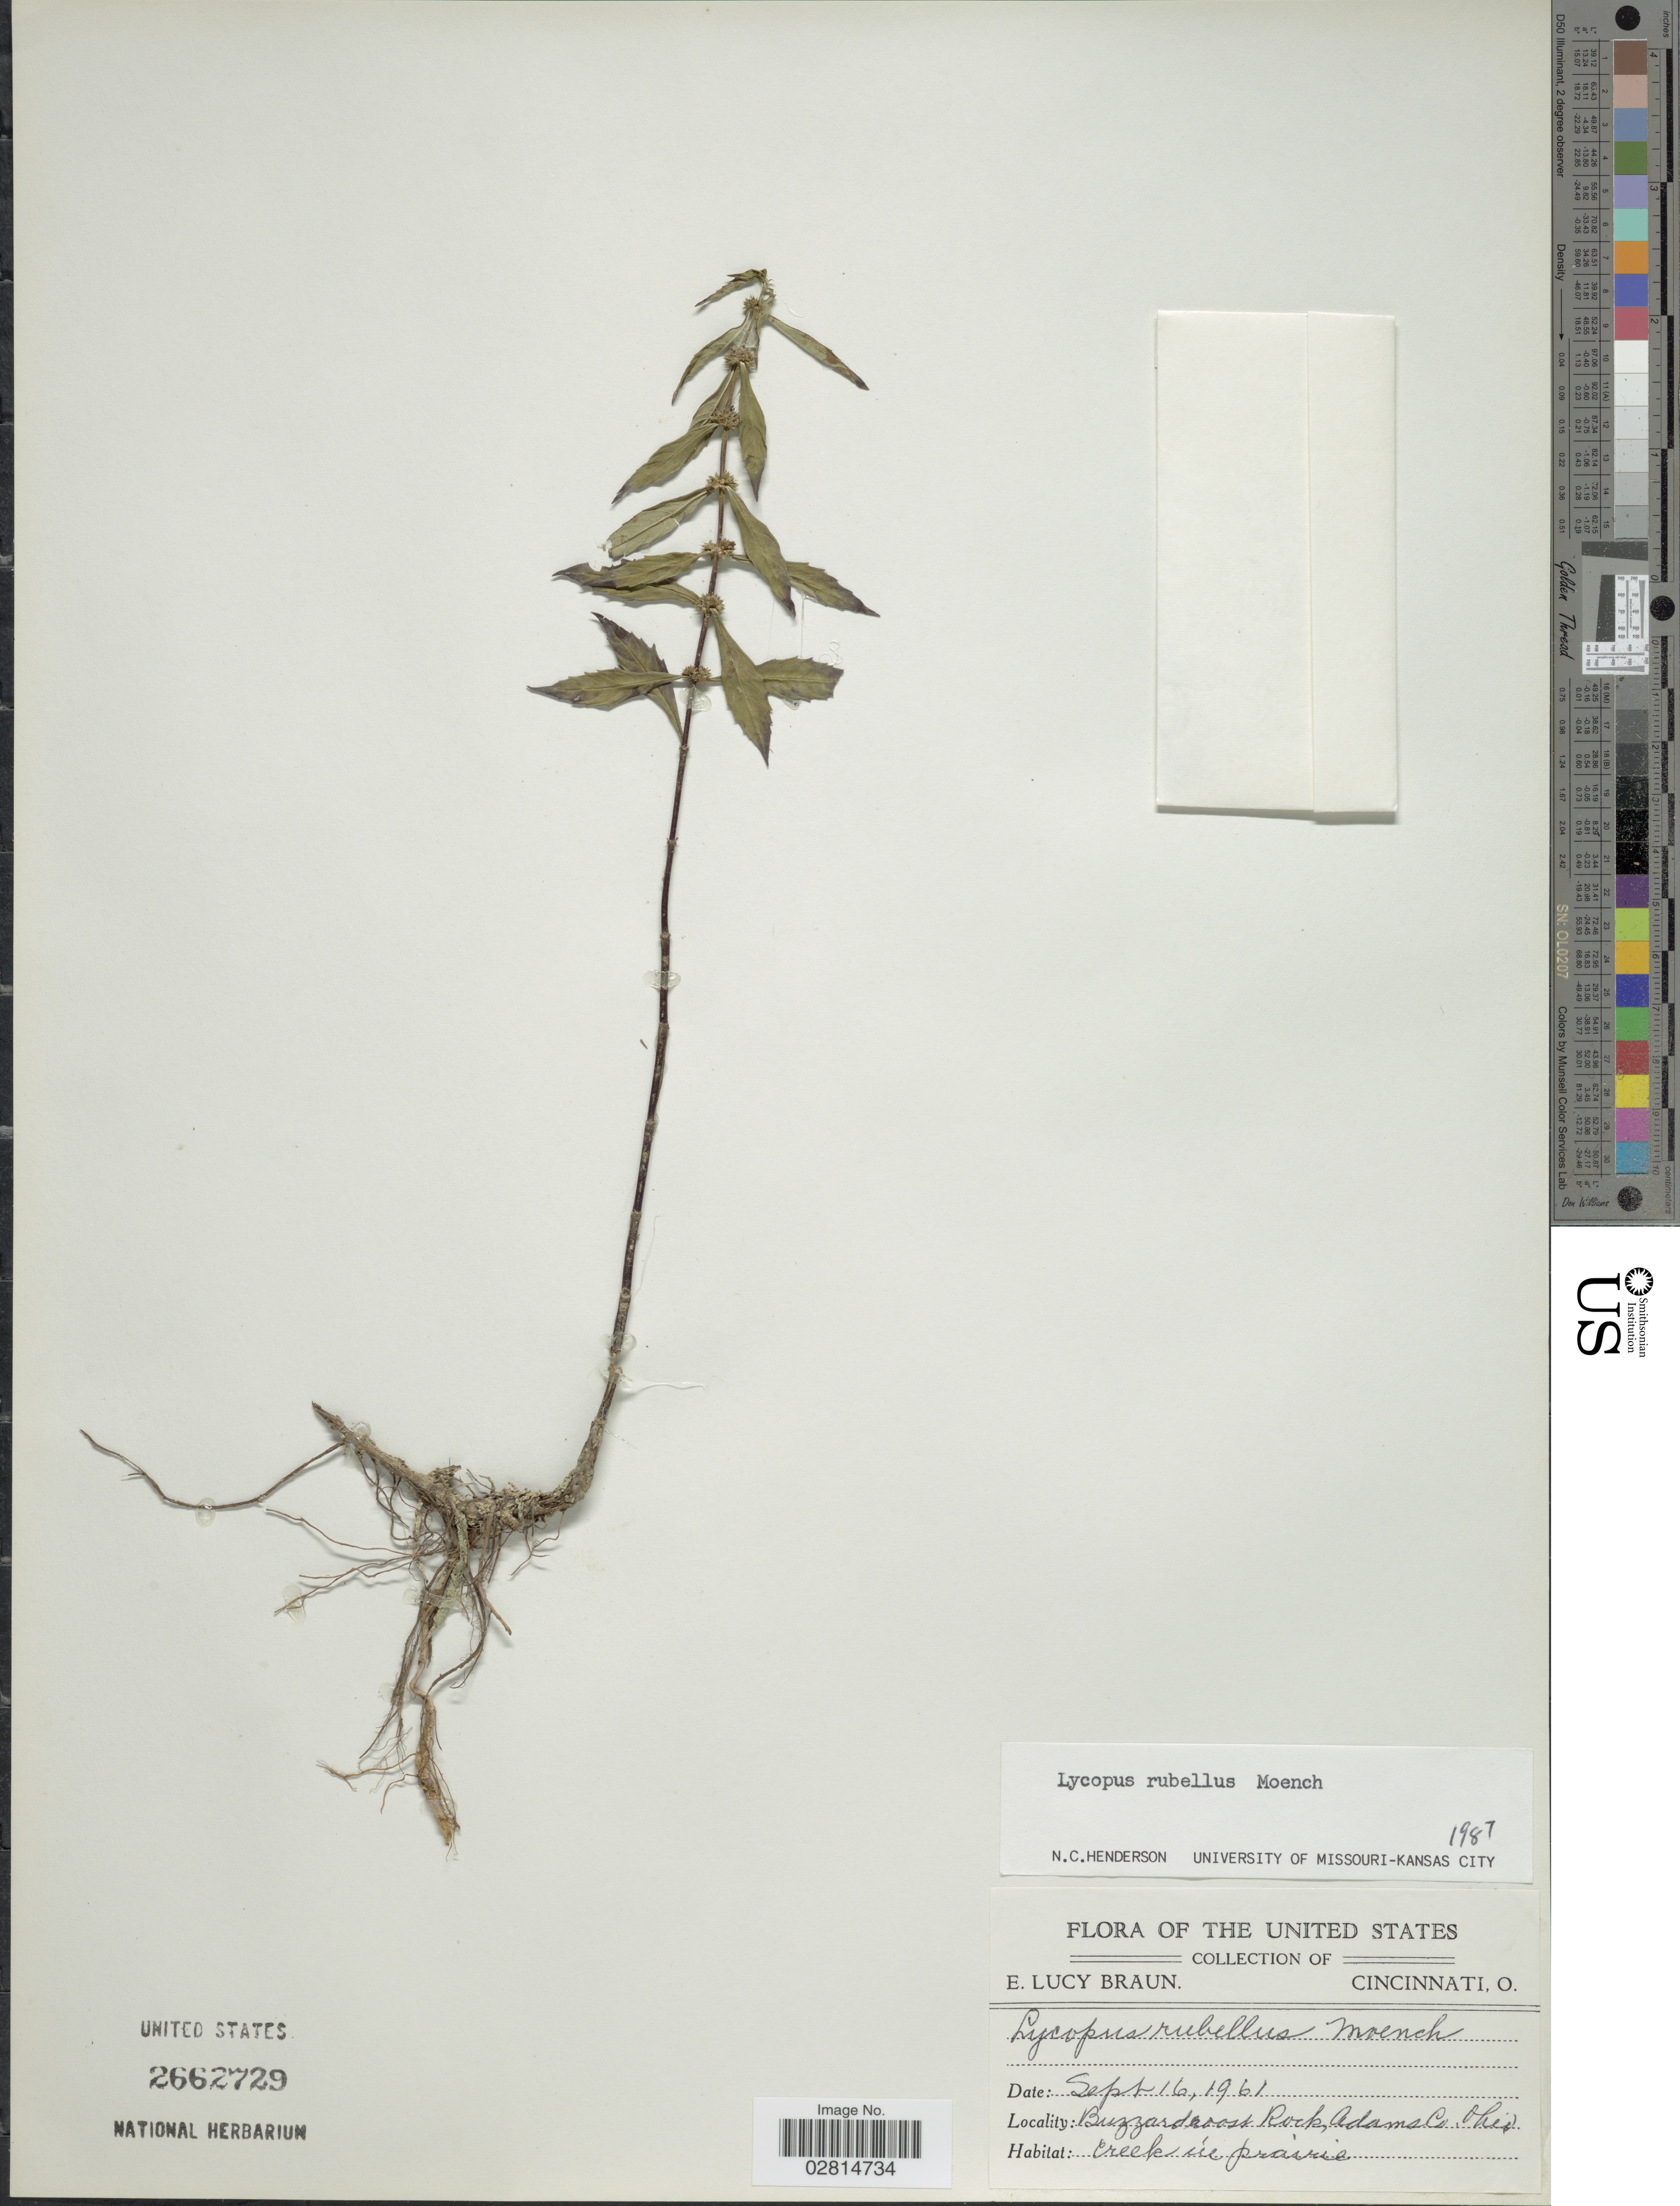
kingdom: Plantae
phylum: Tracheophyta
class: Magnoliopsida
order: Lamiales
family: Lamiaceae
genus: Lycopus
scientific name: Lycopus rubellus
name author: Moench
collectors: E. L. Braun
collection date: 1961-09-16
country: United States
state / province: Ohio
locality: Buzzard coast Rock, Adams Co.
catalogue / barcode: US 2662729